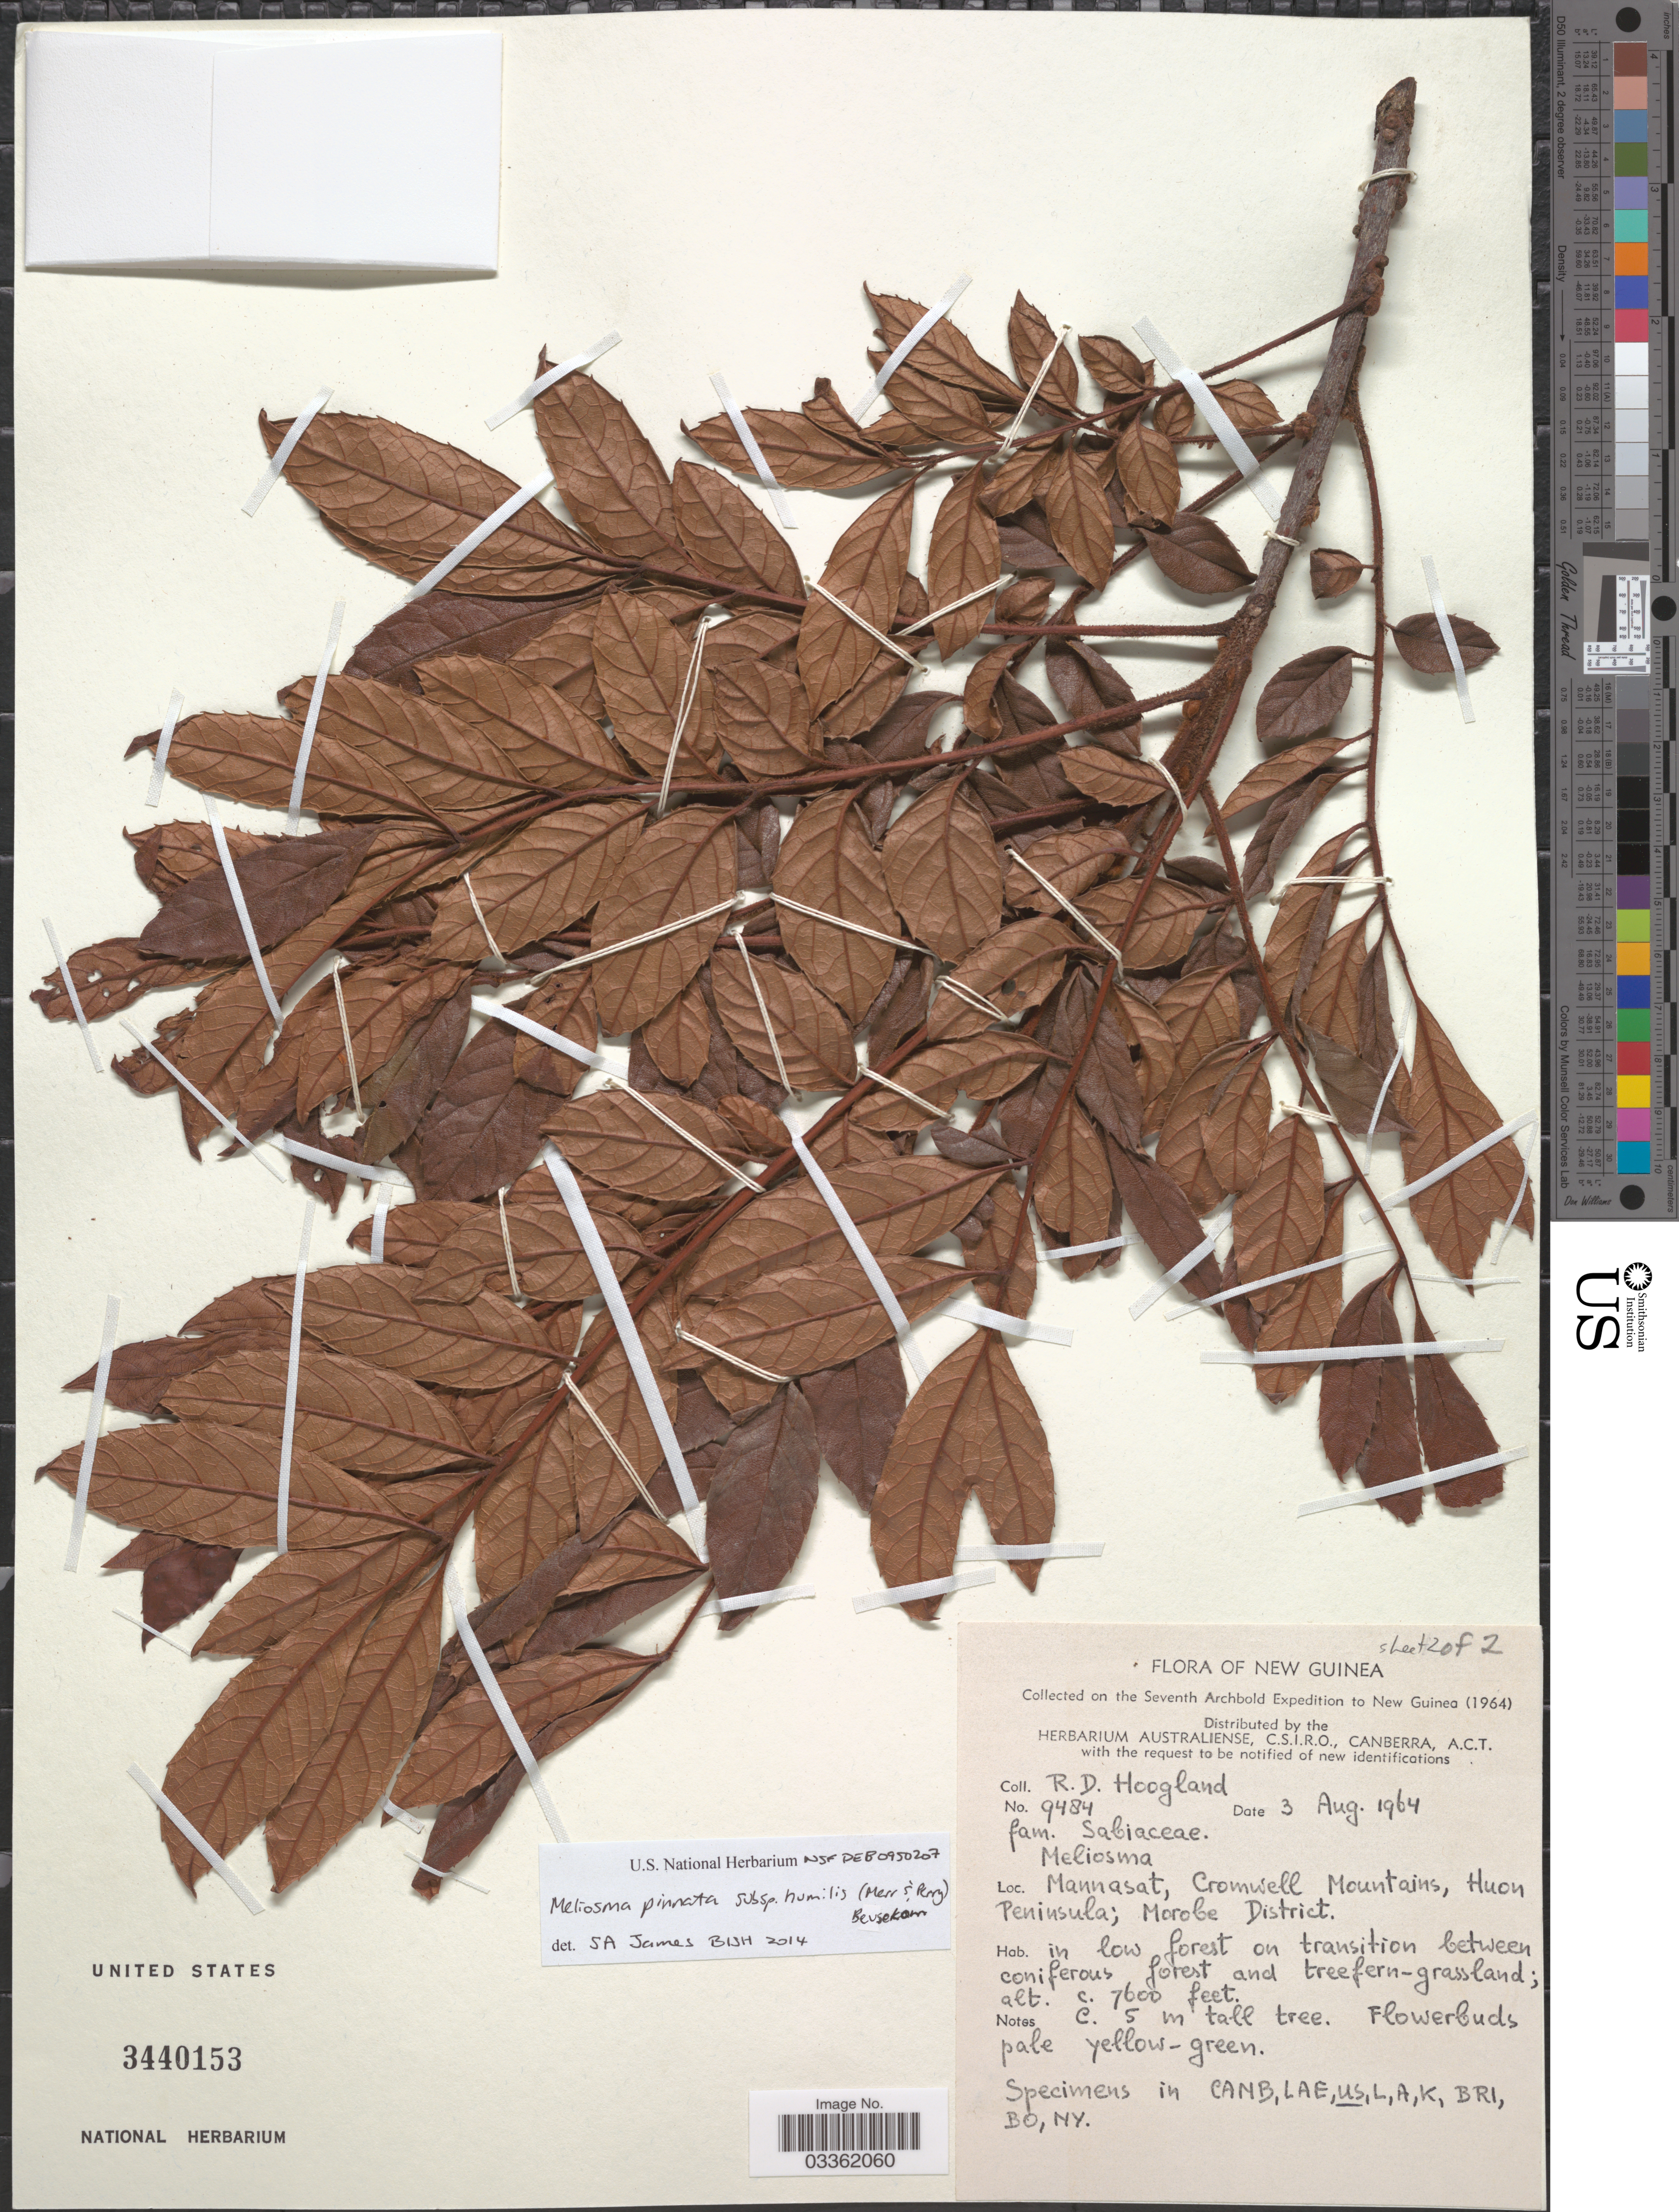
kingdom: Plantae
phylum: Tracheophyta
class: Magnoliopsida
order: Proteales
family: Sabiaceae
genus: Meliosma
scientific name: Meliosma pinnata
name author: Maxim.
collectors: R. D. Hoogland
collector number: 9484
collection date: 1964-08-03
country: Papua New Guinea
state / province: Morobe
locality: New Guinea. Mannasat, Cromwell Mountains, Huon Peninsula; Morobe District.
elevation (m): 2316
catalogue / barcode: US 3440153